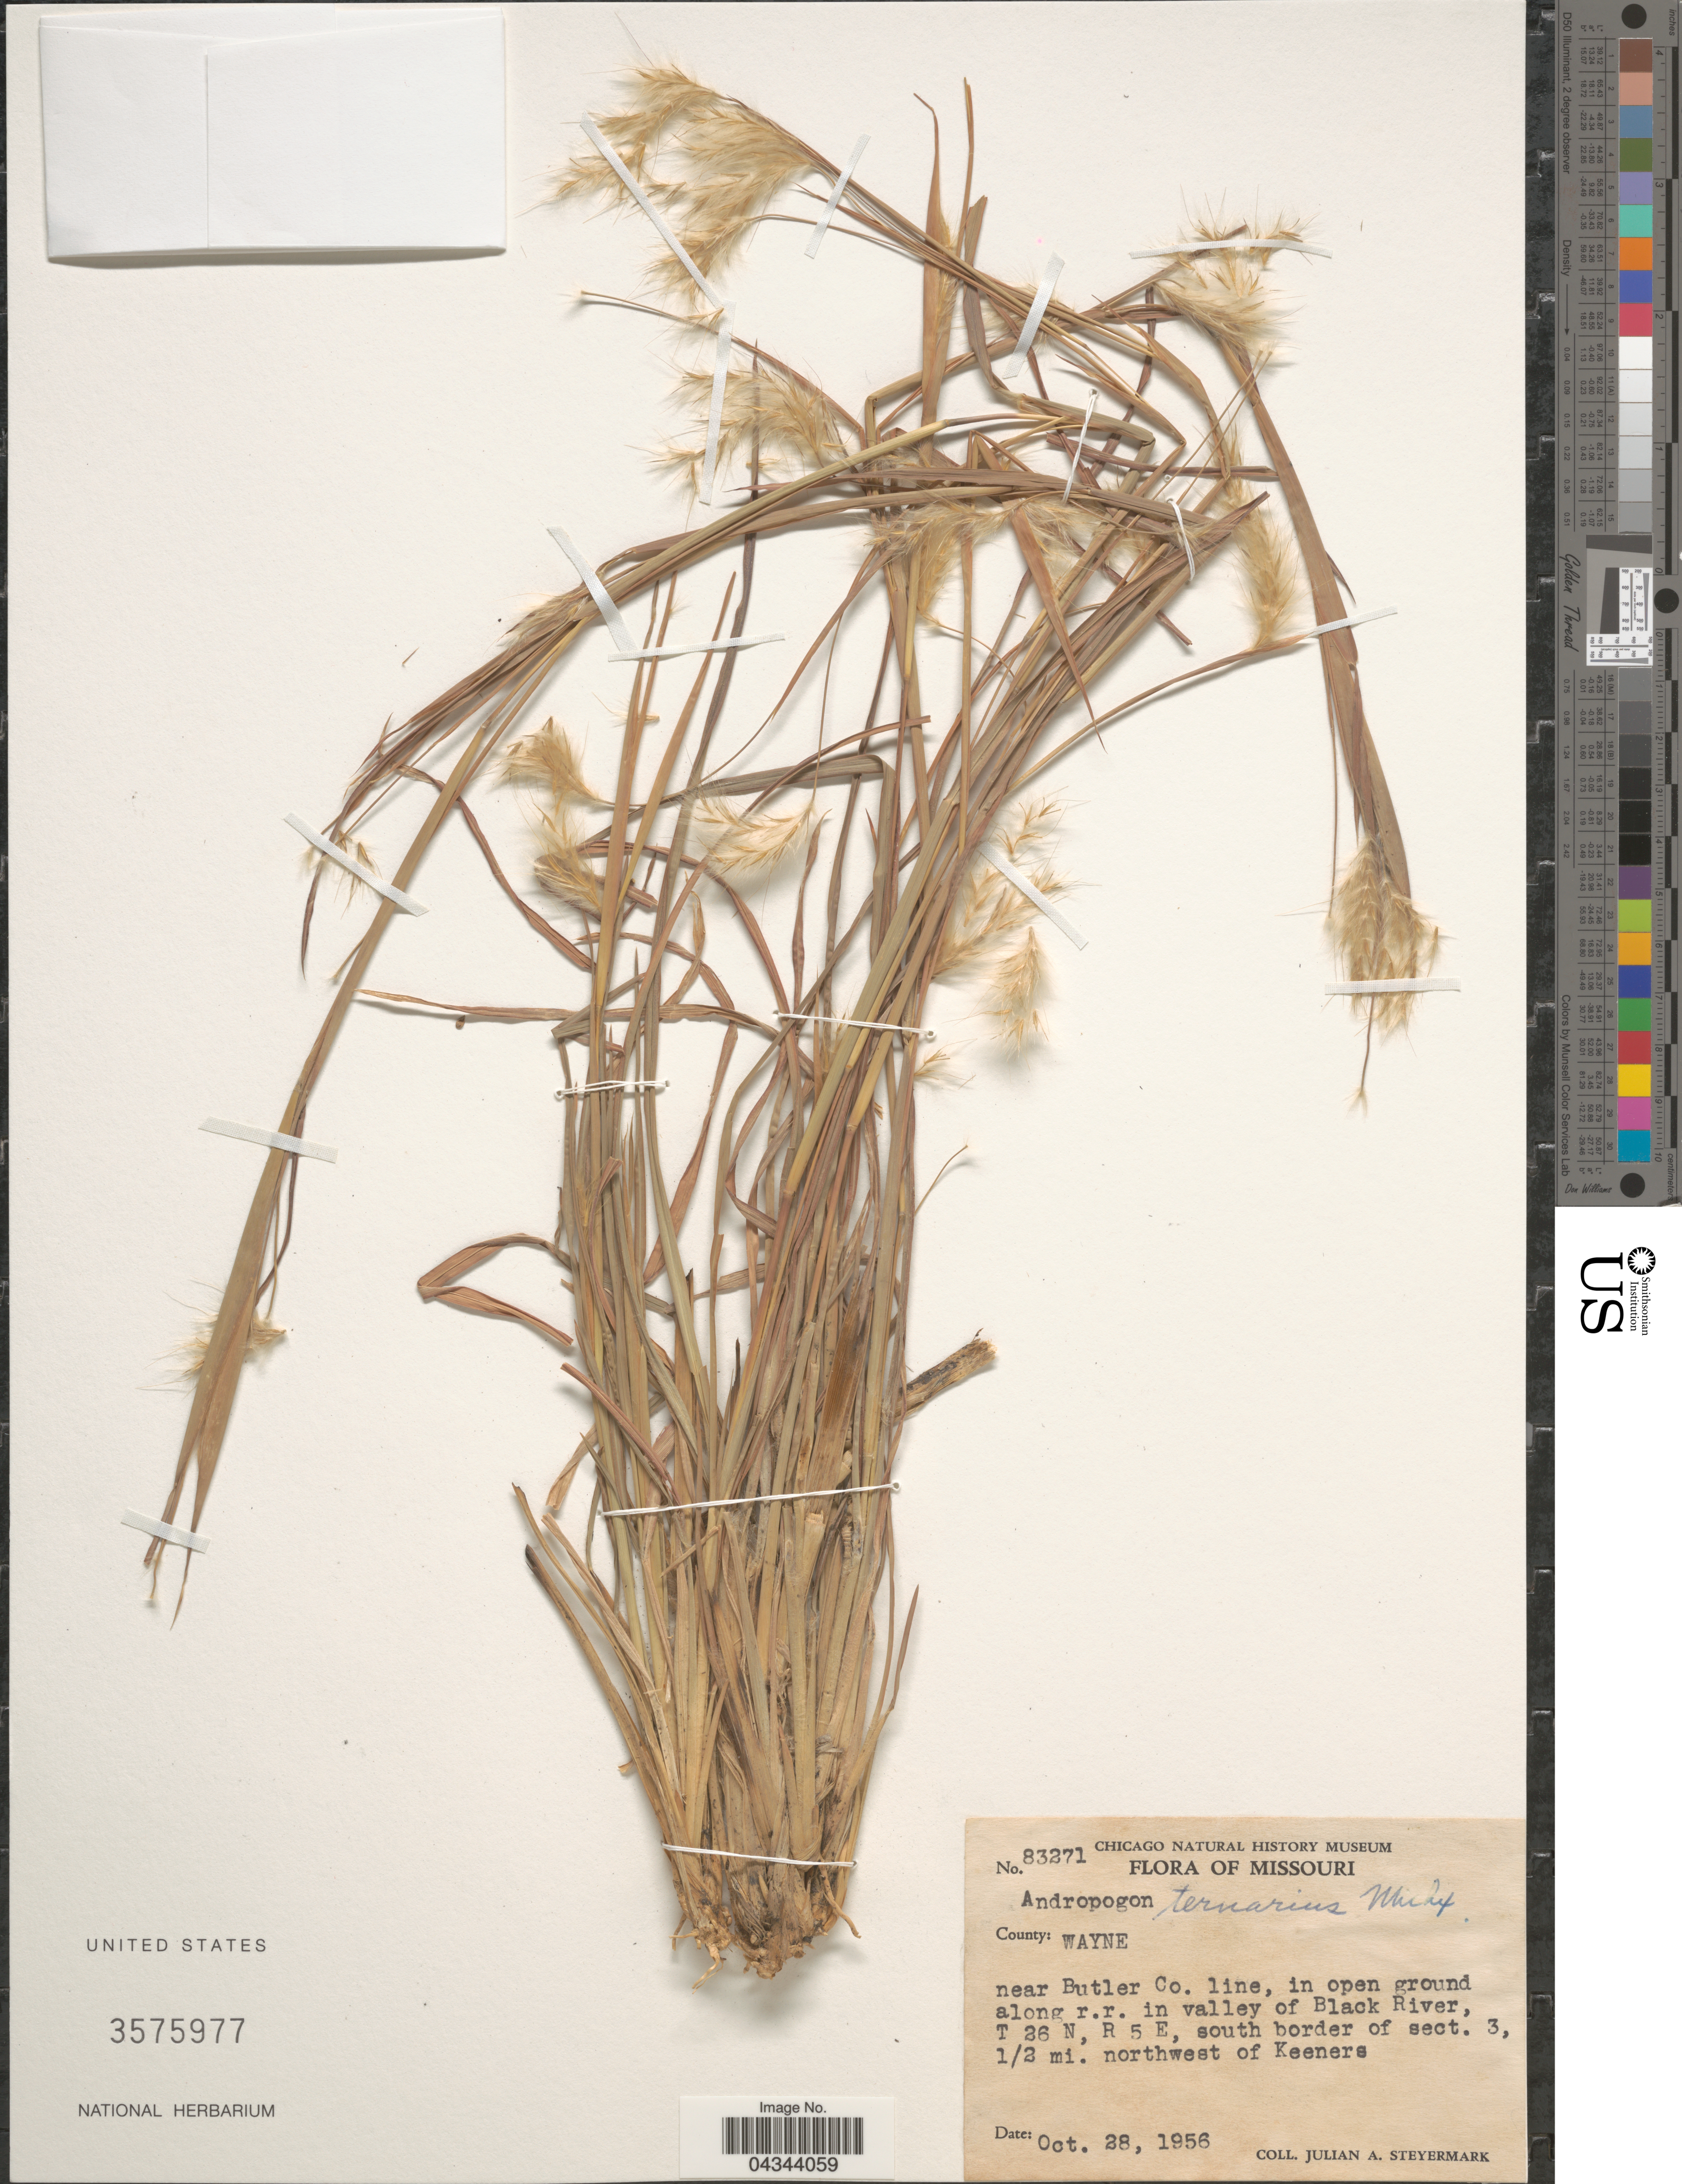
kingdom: Plantae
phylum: Tracheophyta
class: Liliopsida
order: Poales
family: Poaceae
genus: Andropogon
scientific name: Andropogon ternarius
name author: Michx.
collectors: J. Steyermark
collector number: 83271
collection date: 1956-10-28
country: United States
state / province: Missouri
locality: County: Wayne. Near Butler Co. line, in open ground along r.r. in valley of Black River, T 26 N, R 5 E, south border of sect. 3, 1/2 mi. northwest of Keeners.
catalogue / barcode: US 3575977